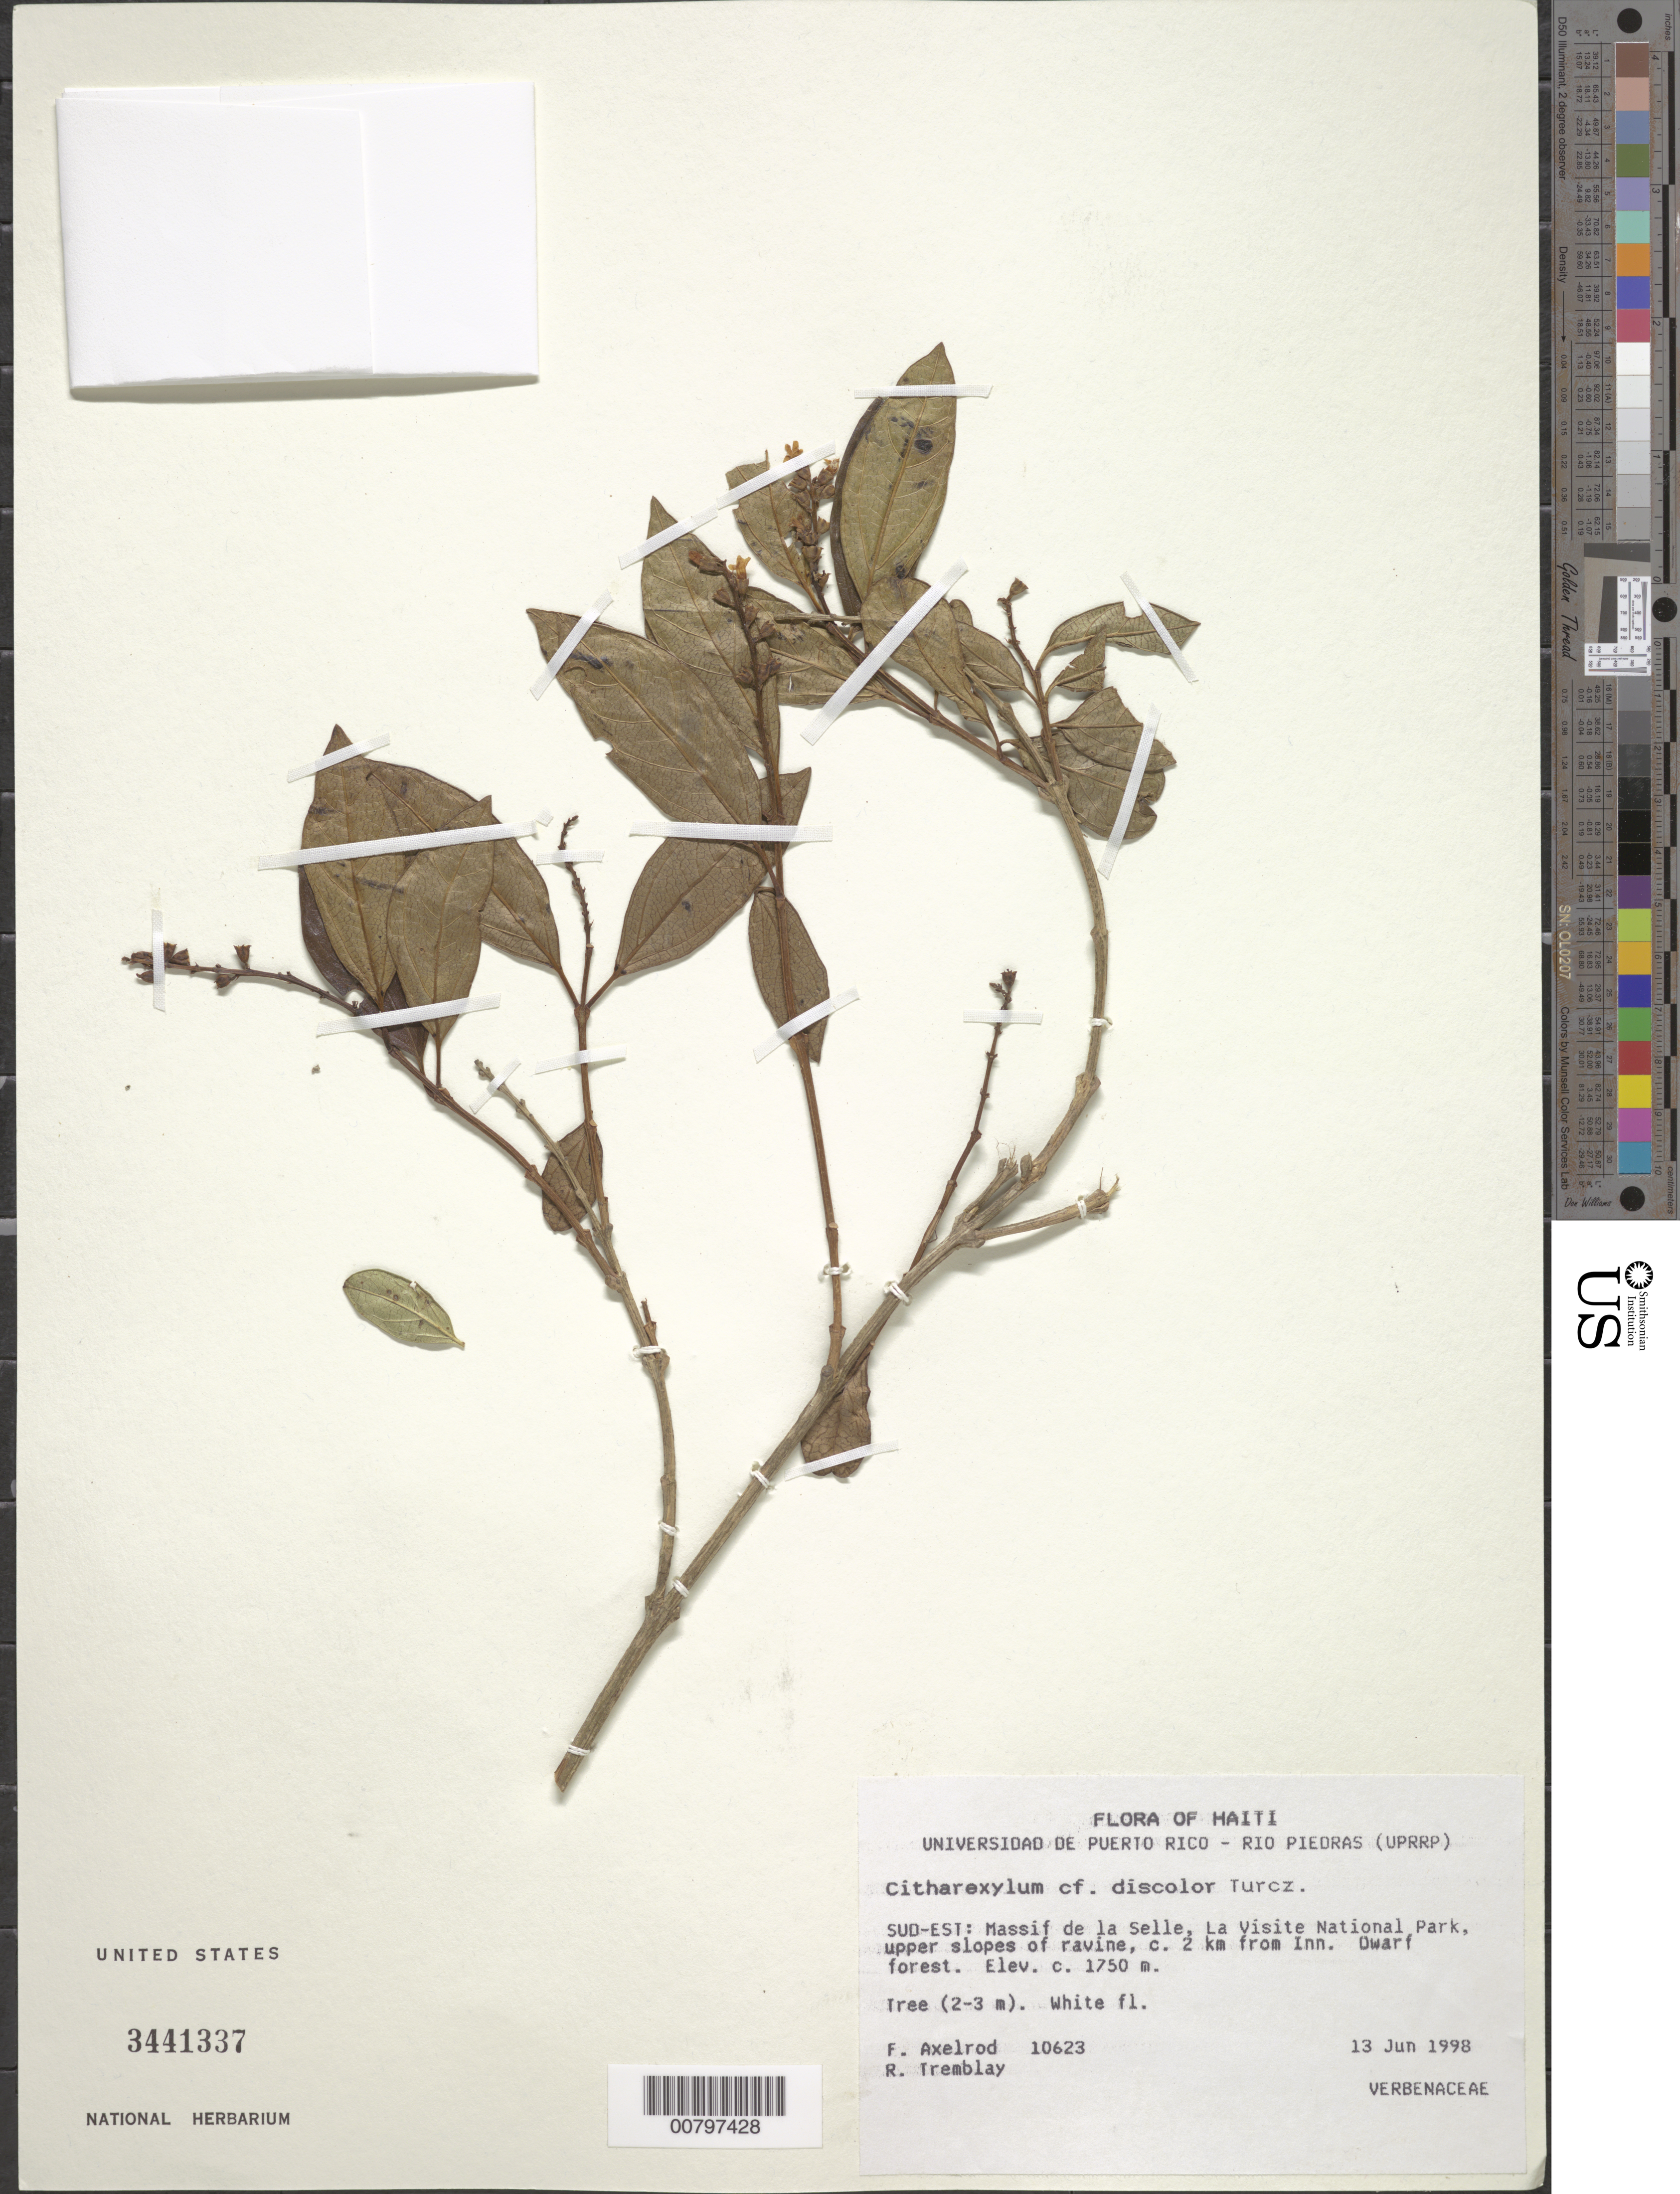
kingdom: Plantae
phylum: Tracheophyta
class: Magnoliopsida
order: Lamiales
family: Verbenaceae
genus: Citharexylum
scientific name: Citharexylum discolor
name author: Turcz.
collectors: F. S. Axelrod & R. L. Tremblay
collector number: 10623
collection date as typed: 13 Jun 1998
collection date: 1998-06-13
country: Haiti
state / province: Sud-Est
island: Hispaniola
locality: Massif de la Selle, La Visite National Park, c. 2 km from Inn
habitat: Upper slope of ravine in dwarf forest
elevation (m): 1750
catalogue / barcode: US 3441337